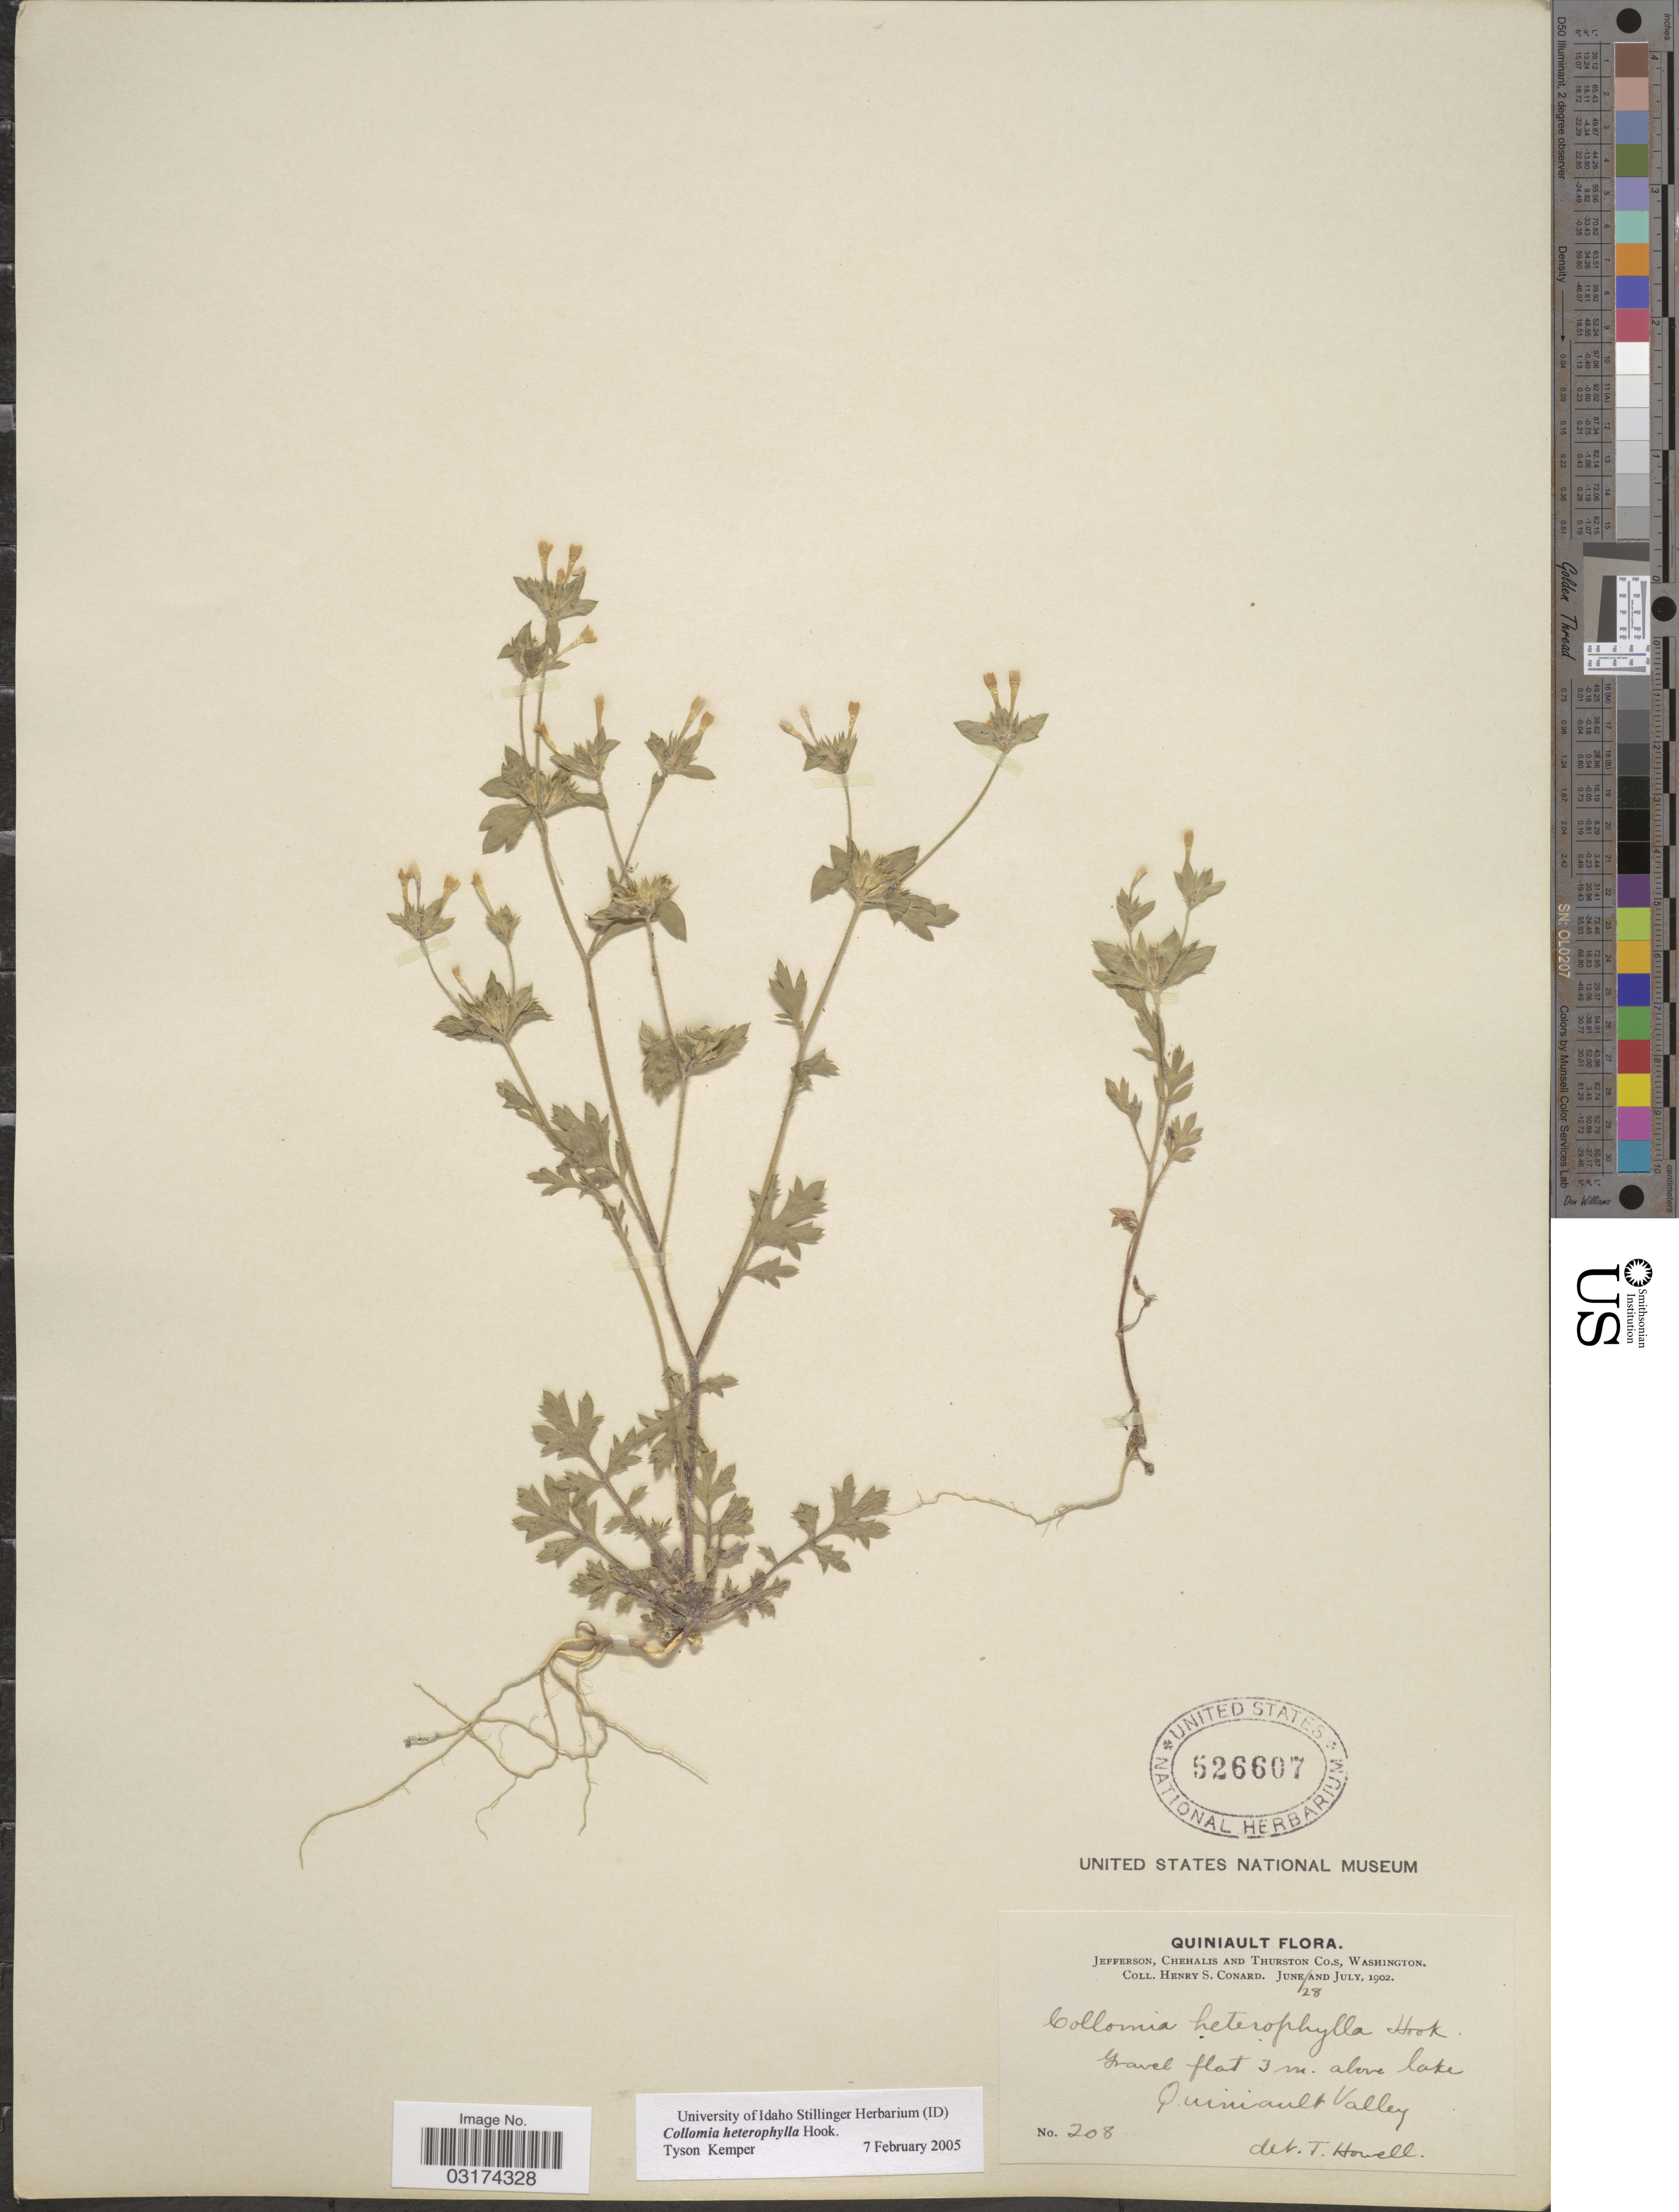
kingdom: Plantae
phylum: Tracheophyta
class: Magnoliopsida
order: Ericales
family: Polemoniaceae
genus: Collomia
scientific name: Collomia heterophylla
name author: Hook.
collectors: H. S. Conard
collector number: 208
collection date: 1902-06-28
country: United States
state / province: Washington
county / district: Thurston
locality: Quiniault. Jefferson, Chehalis and Thurston Co.s. Above lake Quiniault Valley.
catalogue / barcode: US 526607